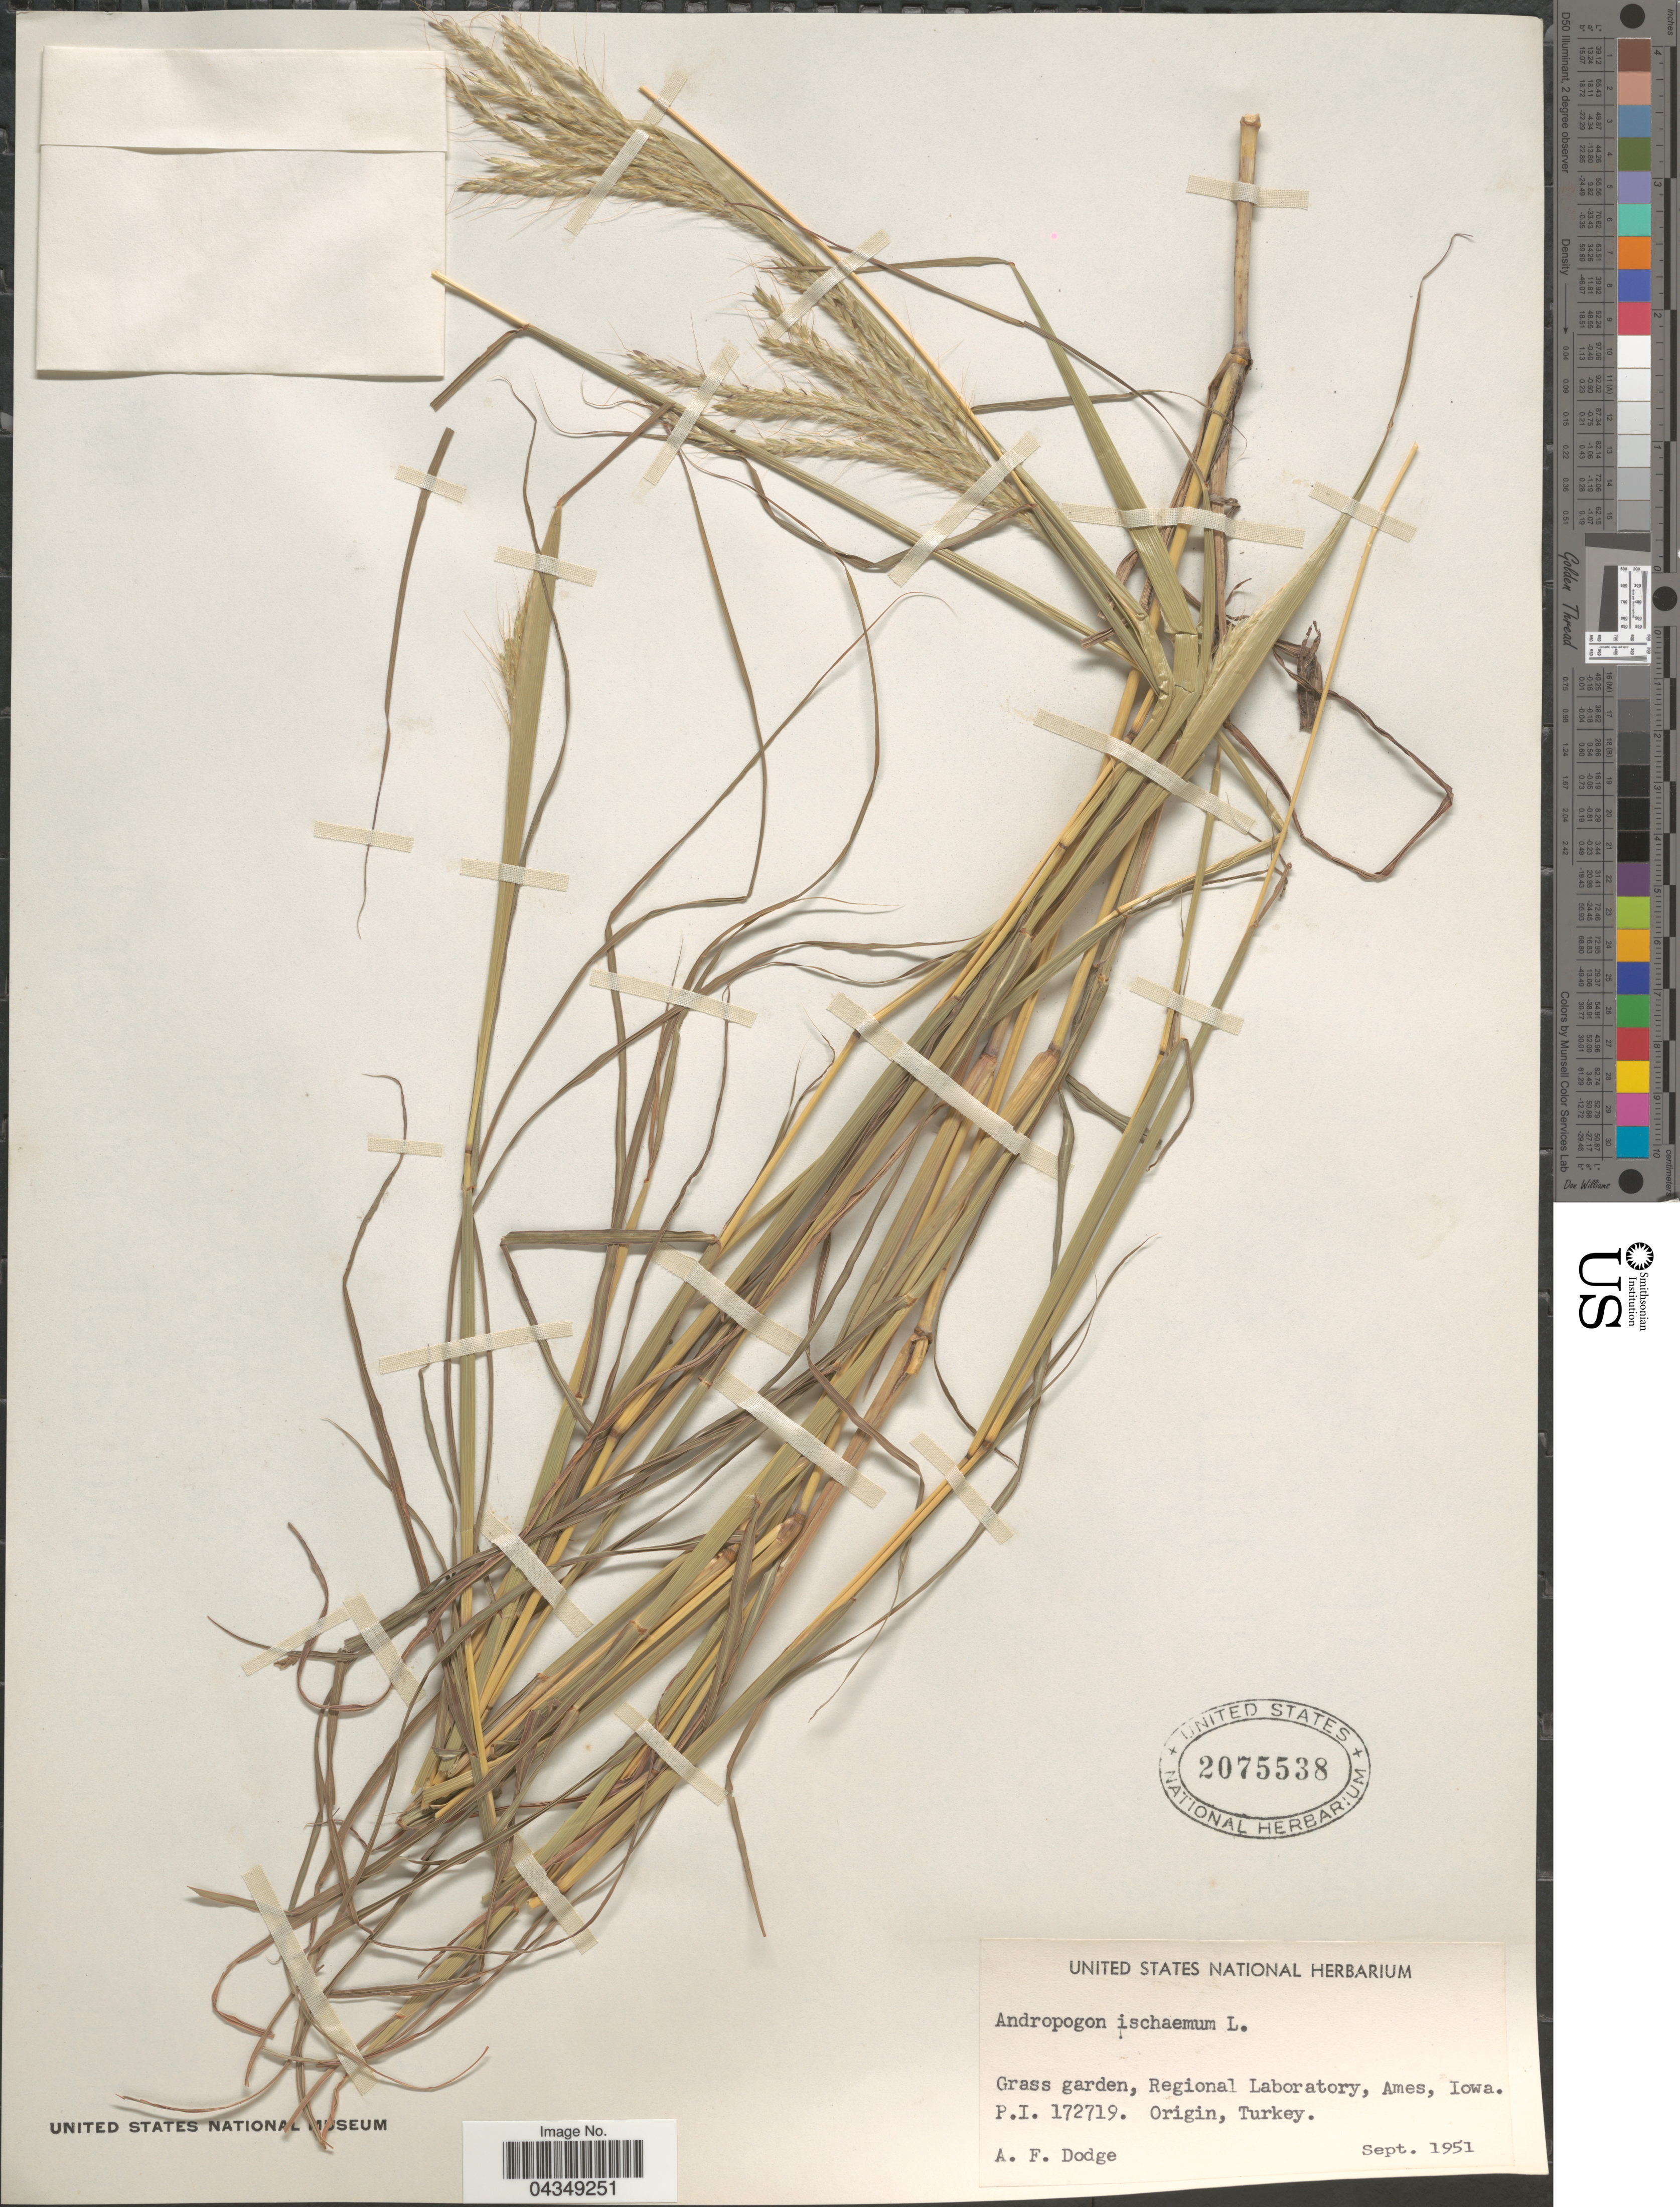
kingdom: Plantae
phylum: Tracheophyta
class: Liliopsida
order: Poales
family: Poaceae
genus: Bothriochloa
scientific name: Bothriochloa ischaemum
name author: (L.) Keng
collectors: A. Dodge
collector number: P.I. 172719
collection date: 1951-09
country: United States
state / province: Iowa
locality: Grass garden, Regional Laboratory, Ames.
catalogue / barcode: US 2075538